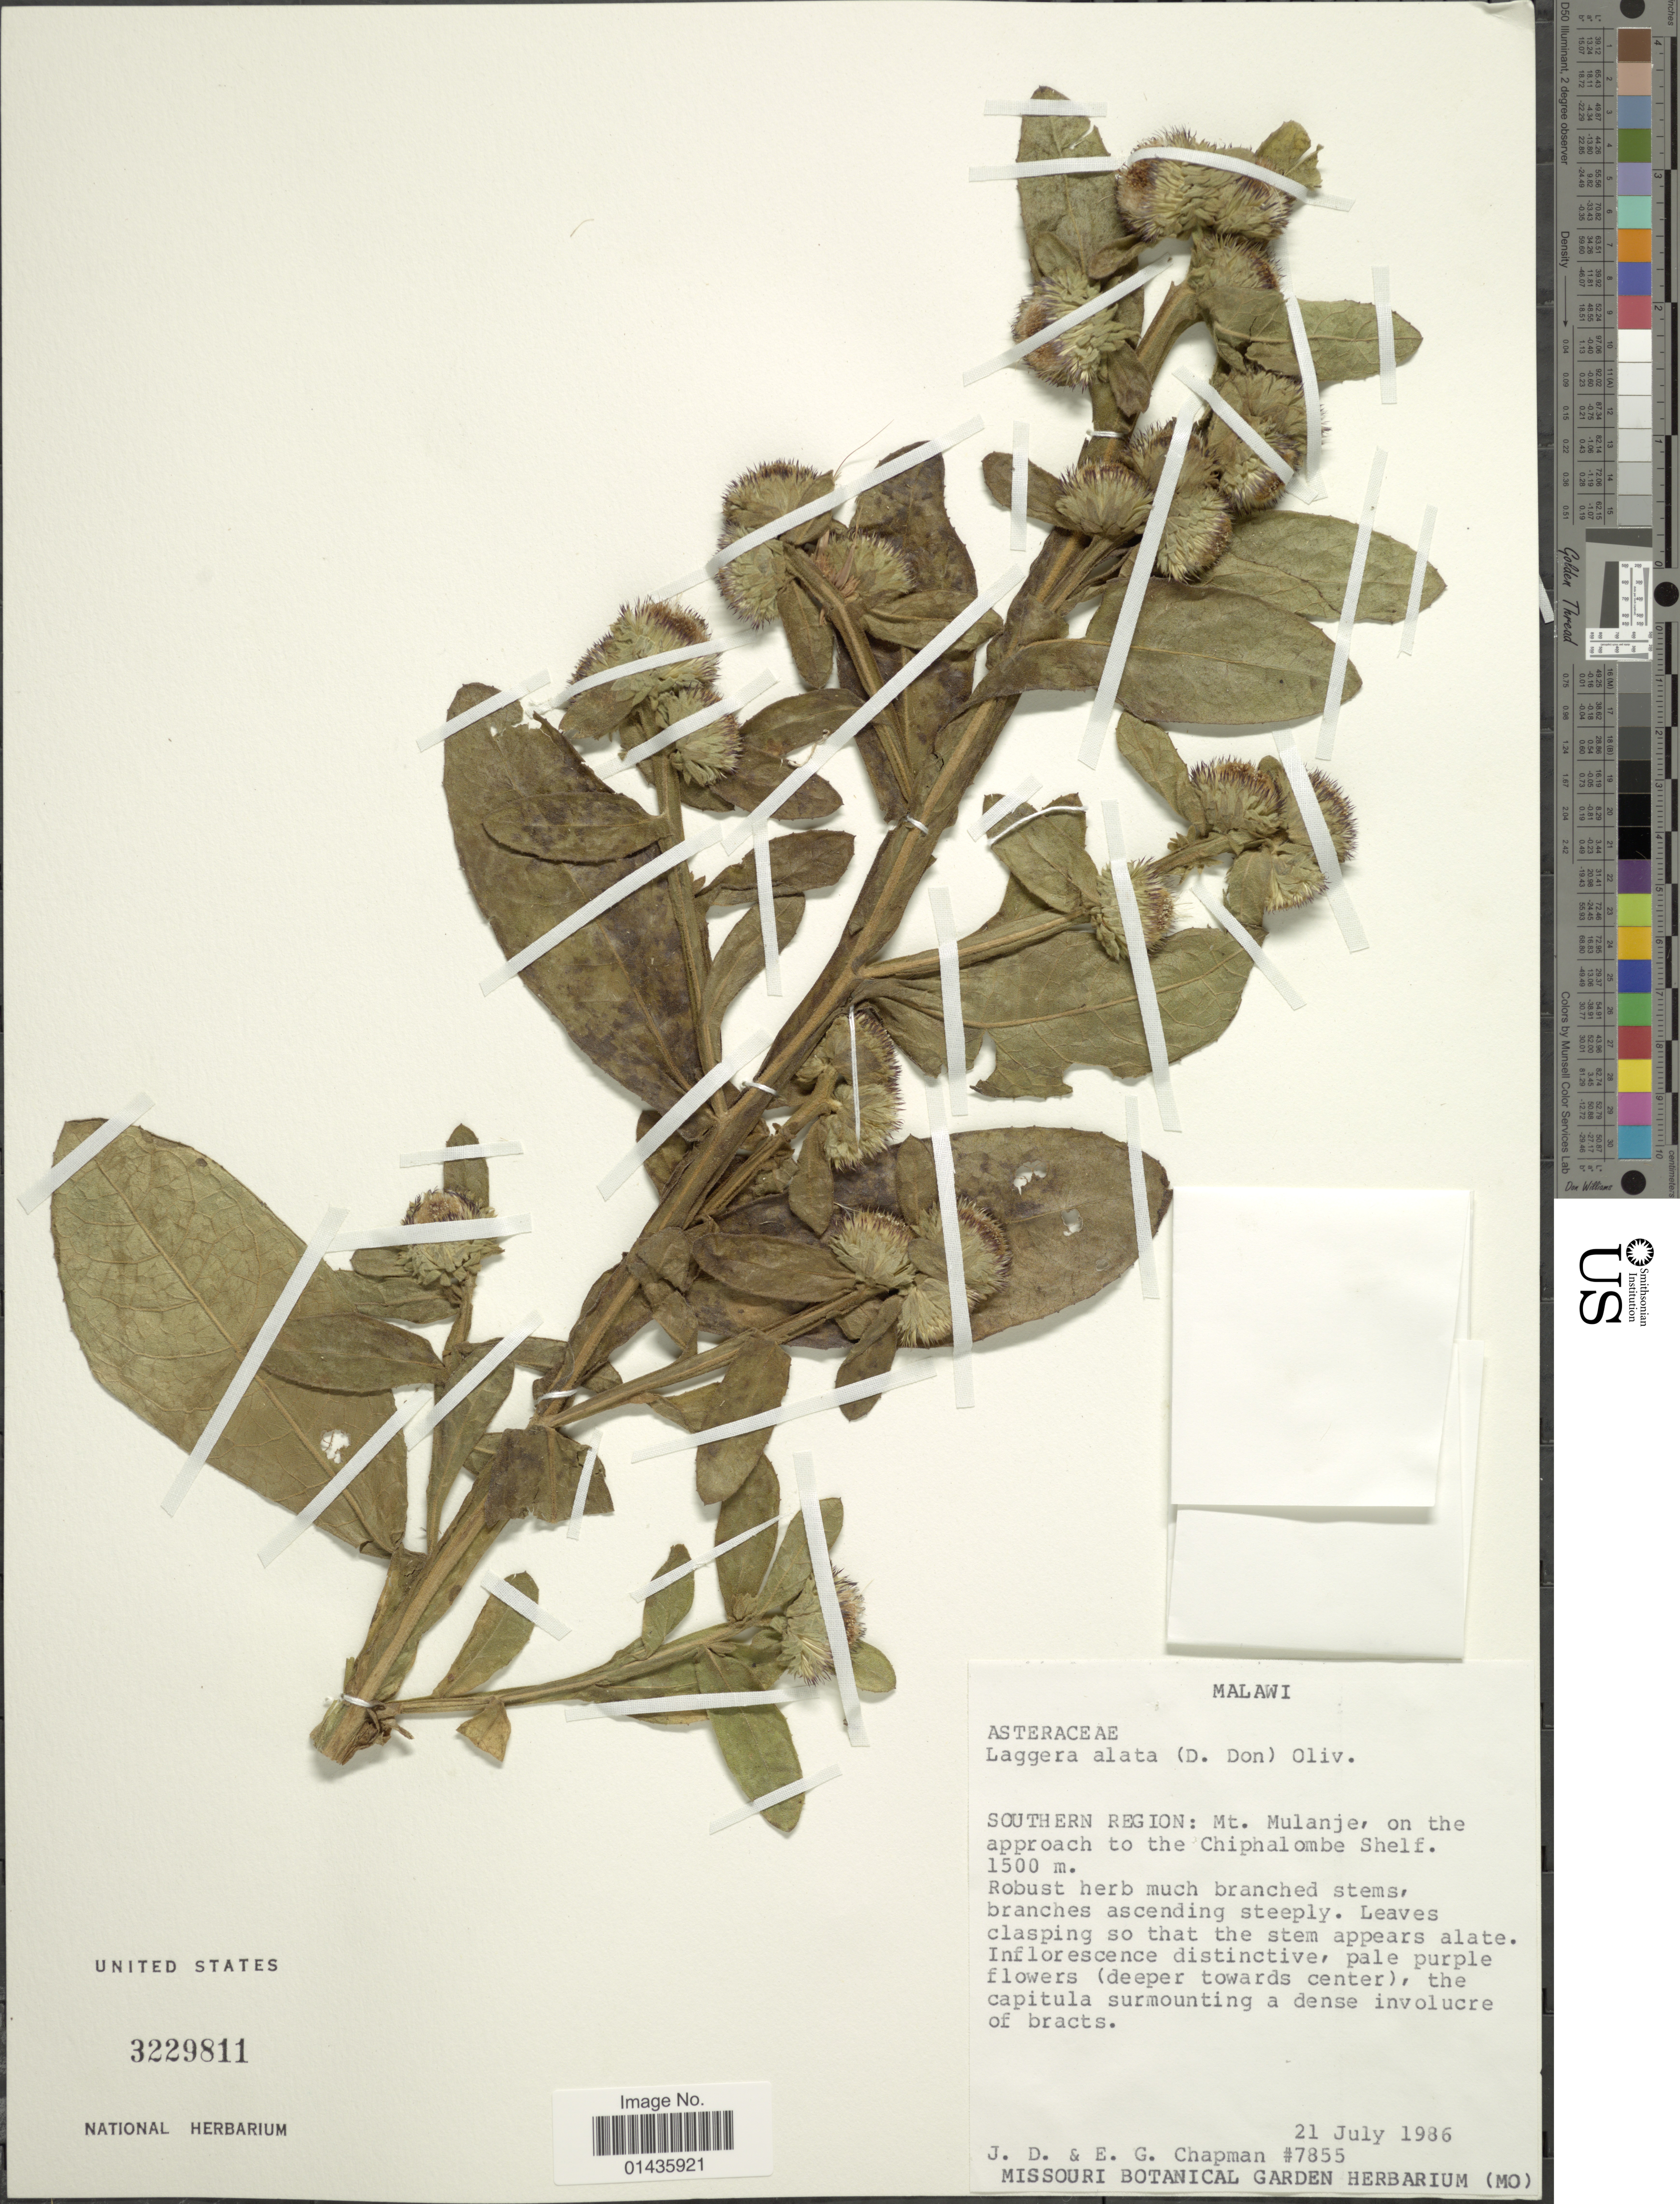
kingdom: Plantae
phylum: Tracheophyta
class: Magnoliopsida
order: Asterales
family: Asteraceae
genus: Laggera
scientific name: Laggera alata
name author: Sch. Bip.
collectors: J. D. Chapman & E. G. Chapman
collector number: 7855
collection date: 1986-07-21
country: Malawi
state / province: Southern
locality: Southern Region, Mt. Mulanje, on the approach to the Chiphalombe Shelf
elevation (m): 1500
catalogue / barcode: US 3229811